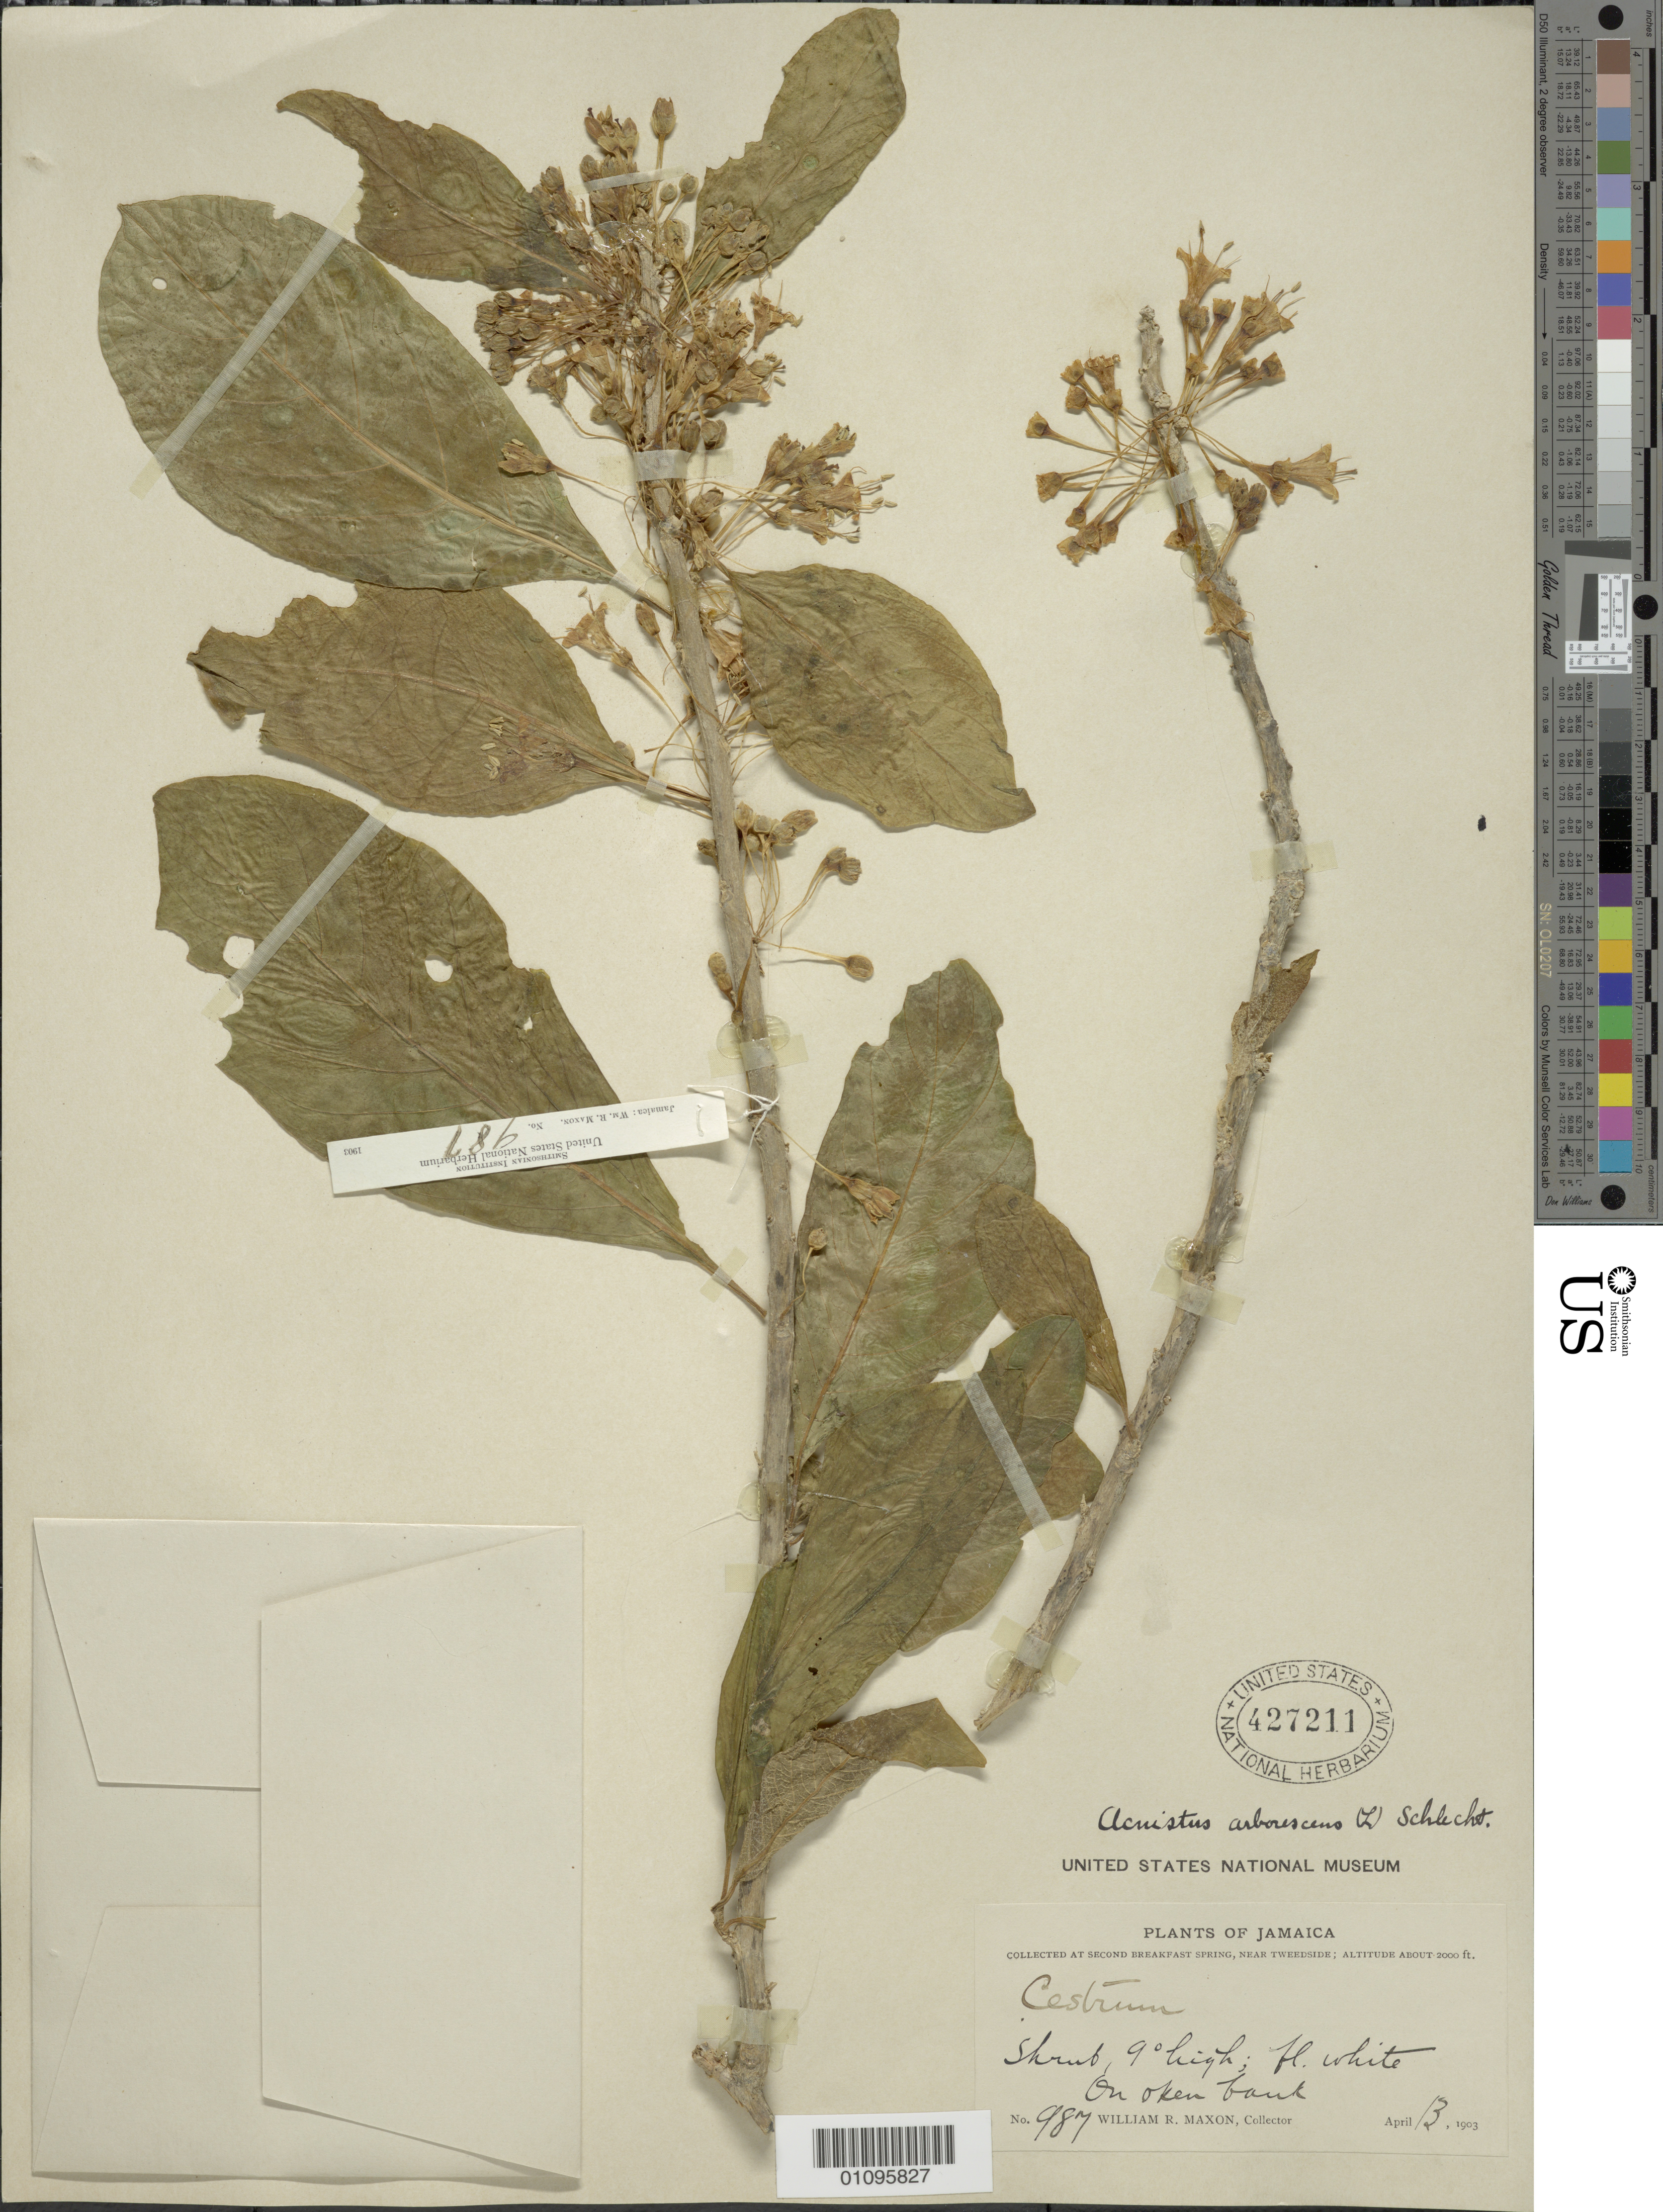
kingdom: Plantae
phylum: Tracheophyta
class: Magnoliopsida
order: Solanales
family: Solanaceae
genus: Acnistus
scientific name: Acnistus arborescens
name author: (L.) Schltdl.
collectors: W. R. Maxon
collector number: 987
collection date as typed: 13 Apr 1903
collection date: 1903-04-13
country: Jamaica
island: Jamaica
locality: Tweedside vicinity, at Second Breakfast Spring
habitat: On open bank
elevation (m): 610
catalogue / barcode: US 427211